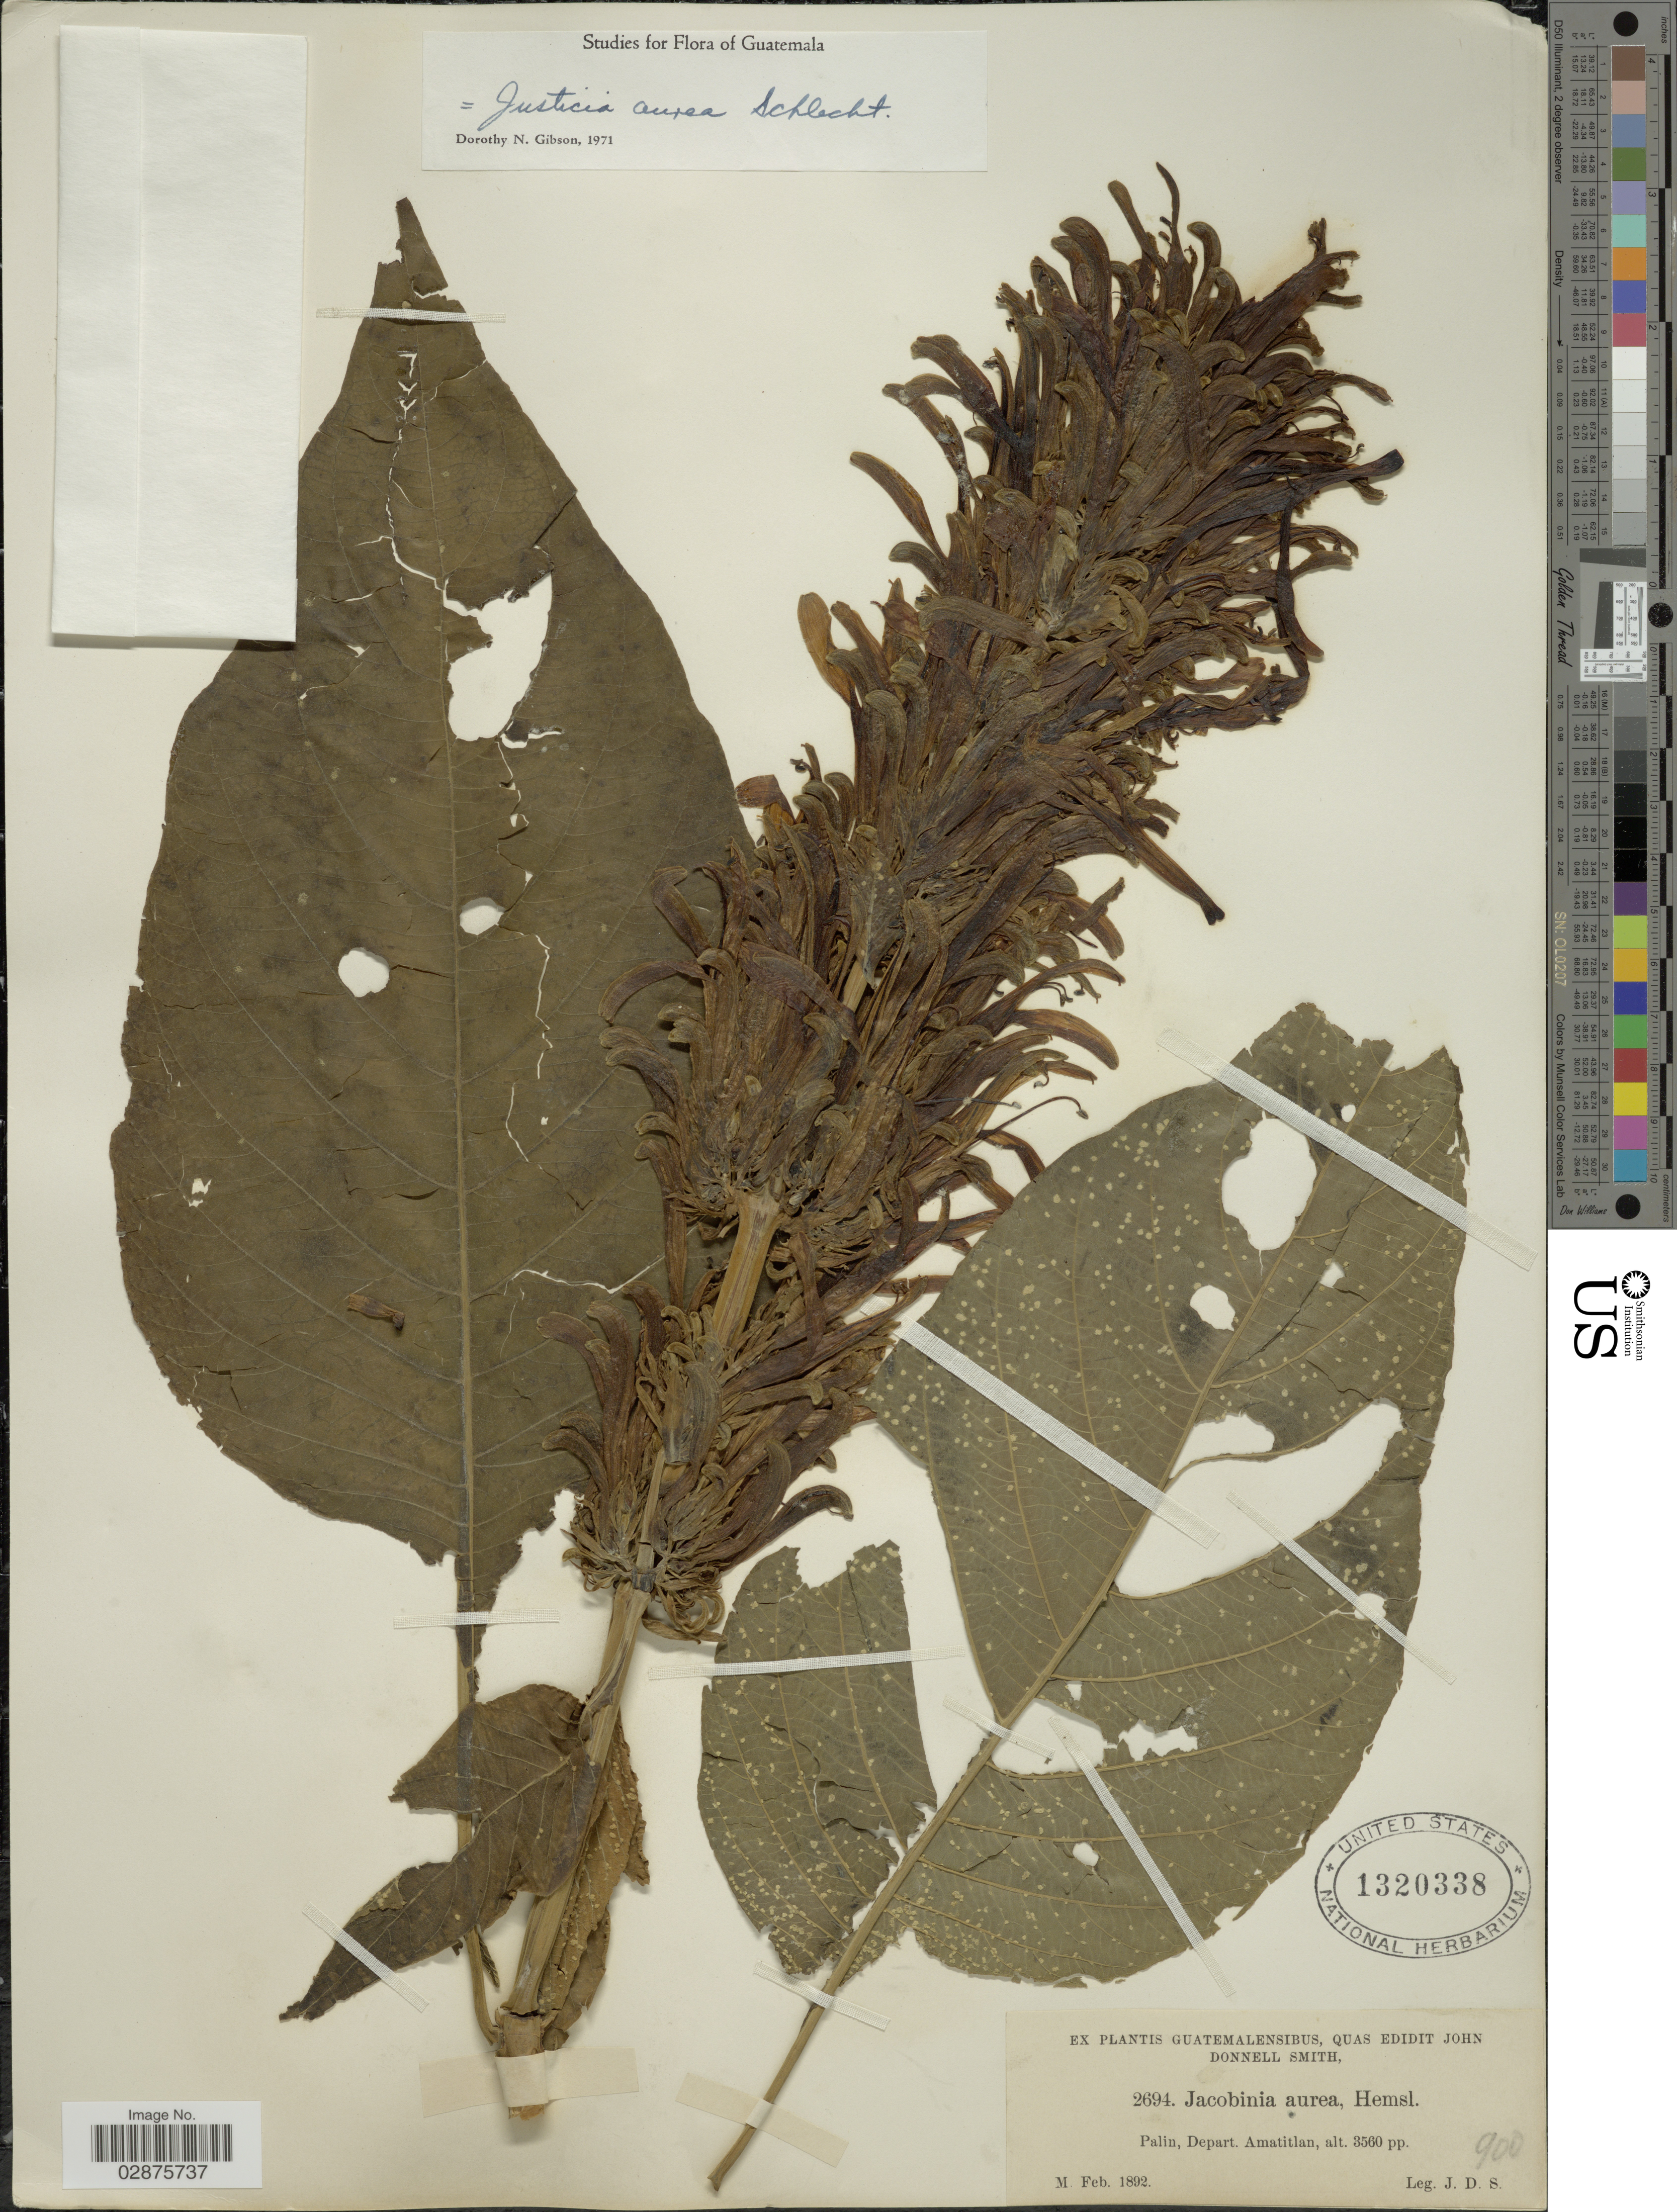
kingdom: Plantae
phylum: Tracheophyta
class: Magnoliopsida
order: Lamiales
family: Acanthaceae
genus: Justicia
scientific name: Justicia aurea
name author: Schltdl.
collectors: J. Donnell Smith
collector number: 2694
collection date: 1892-02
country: Guatemala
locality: Palin, Depart. Amatitlan.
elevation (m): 1085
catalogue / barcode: US 1320338